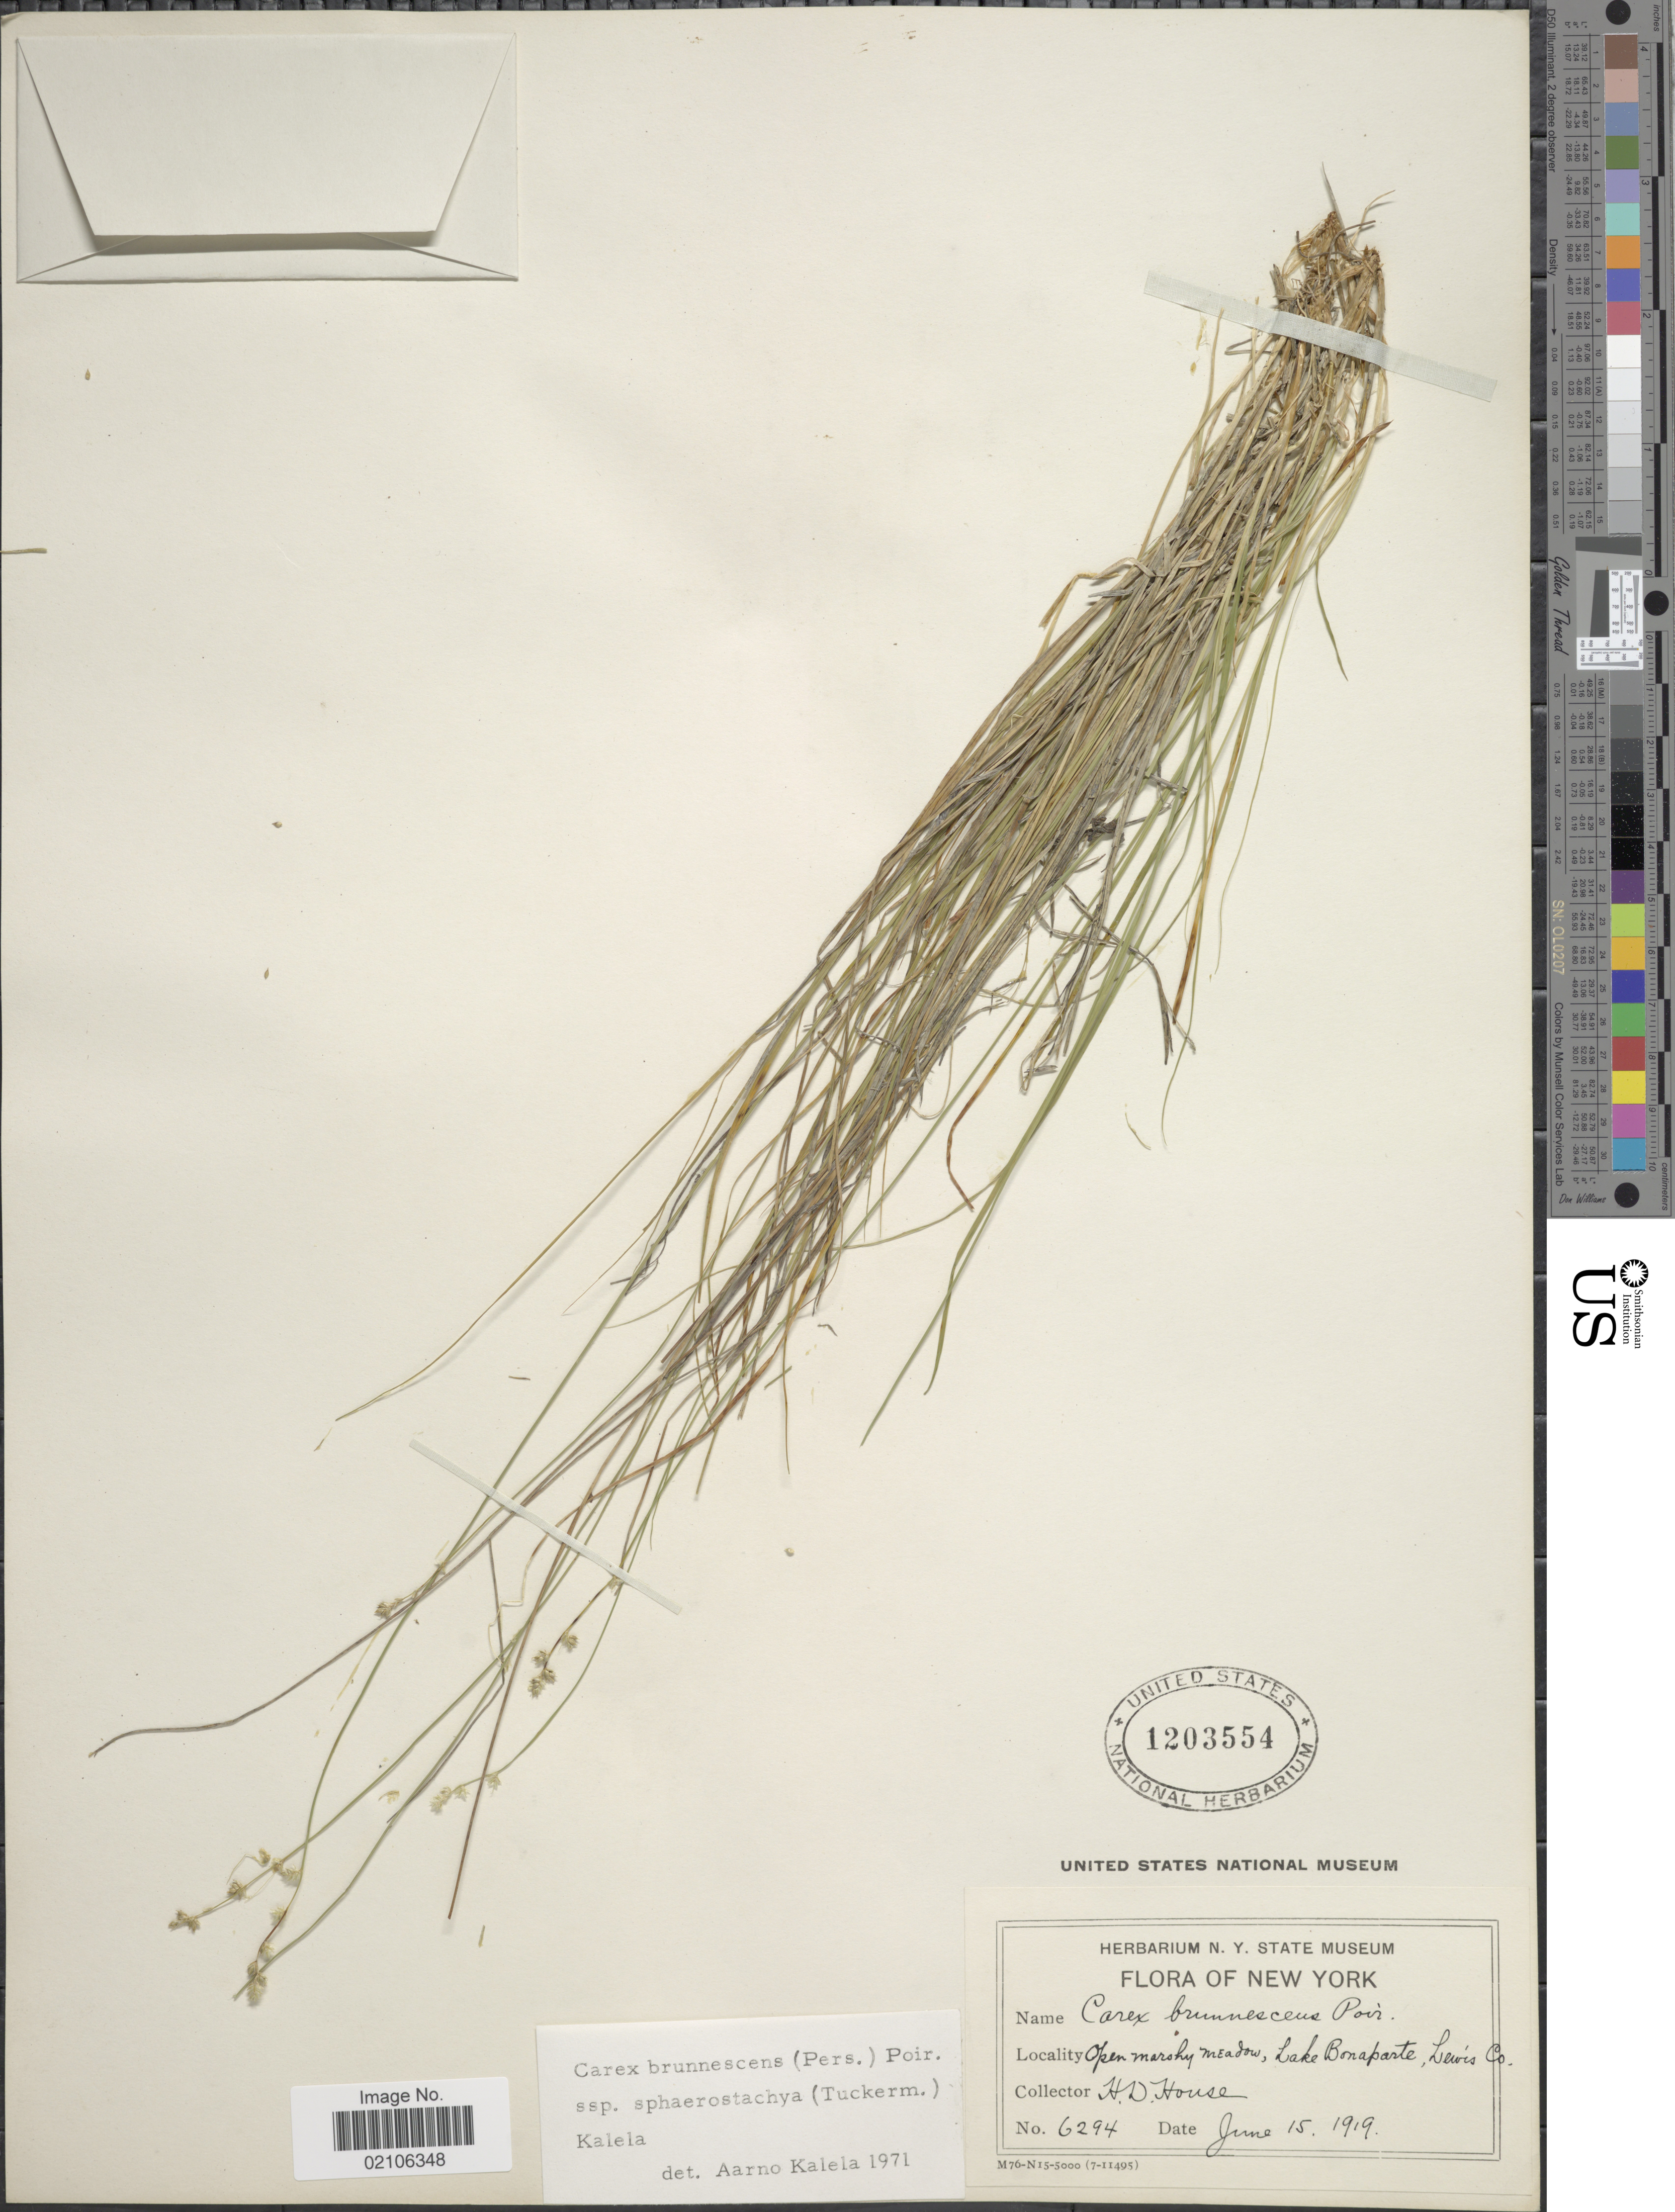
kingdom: Plantae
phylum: Tracheophyta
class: Liliopsida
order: Poales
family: Cyperaceae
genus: Carex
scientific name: Carex brunnescens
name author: (Pers.) Poir.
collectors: H. D. House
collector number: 6294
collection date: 1919-06-15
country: United States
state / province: New York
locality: Open marshy meadow, Lake Bonaparte, Lewis Co.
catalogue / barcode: US 1203554